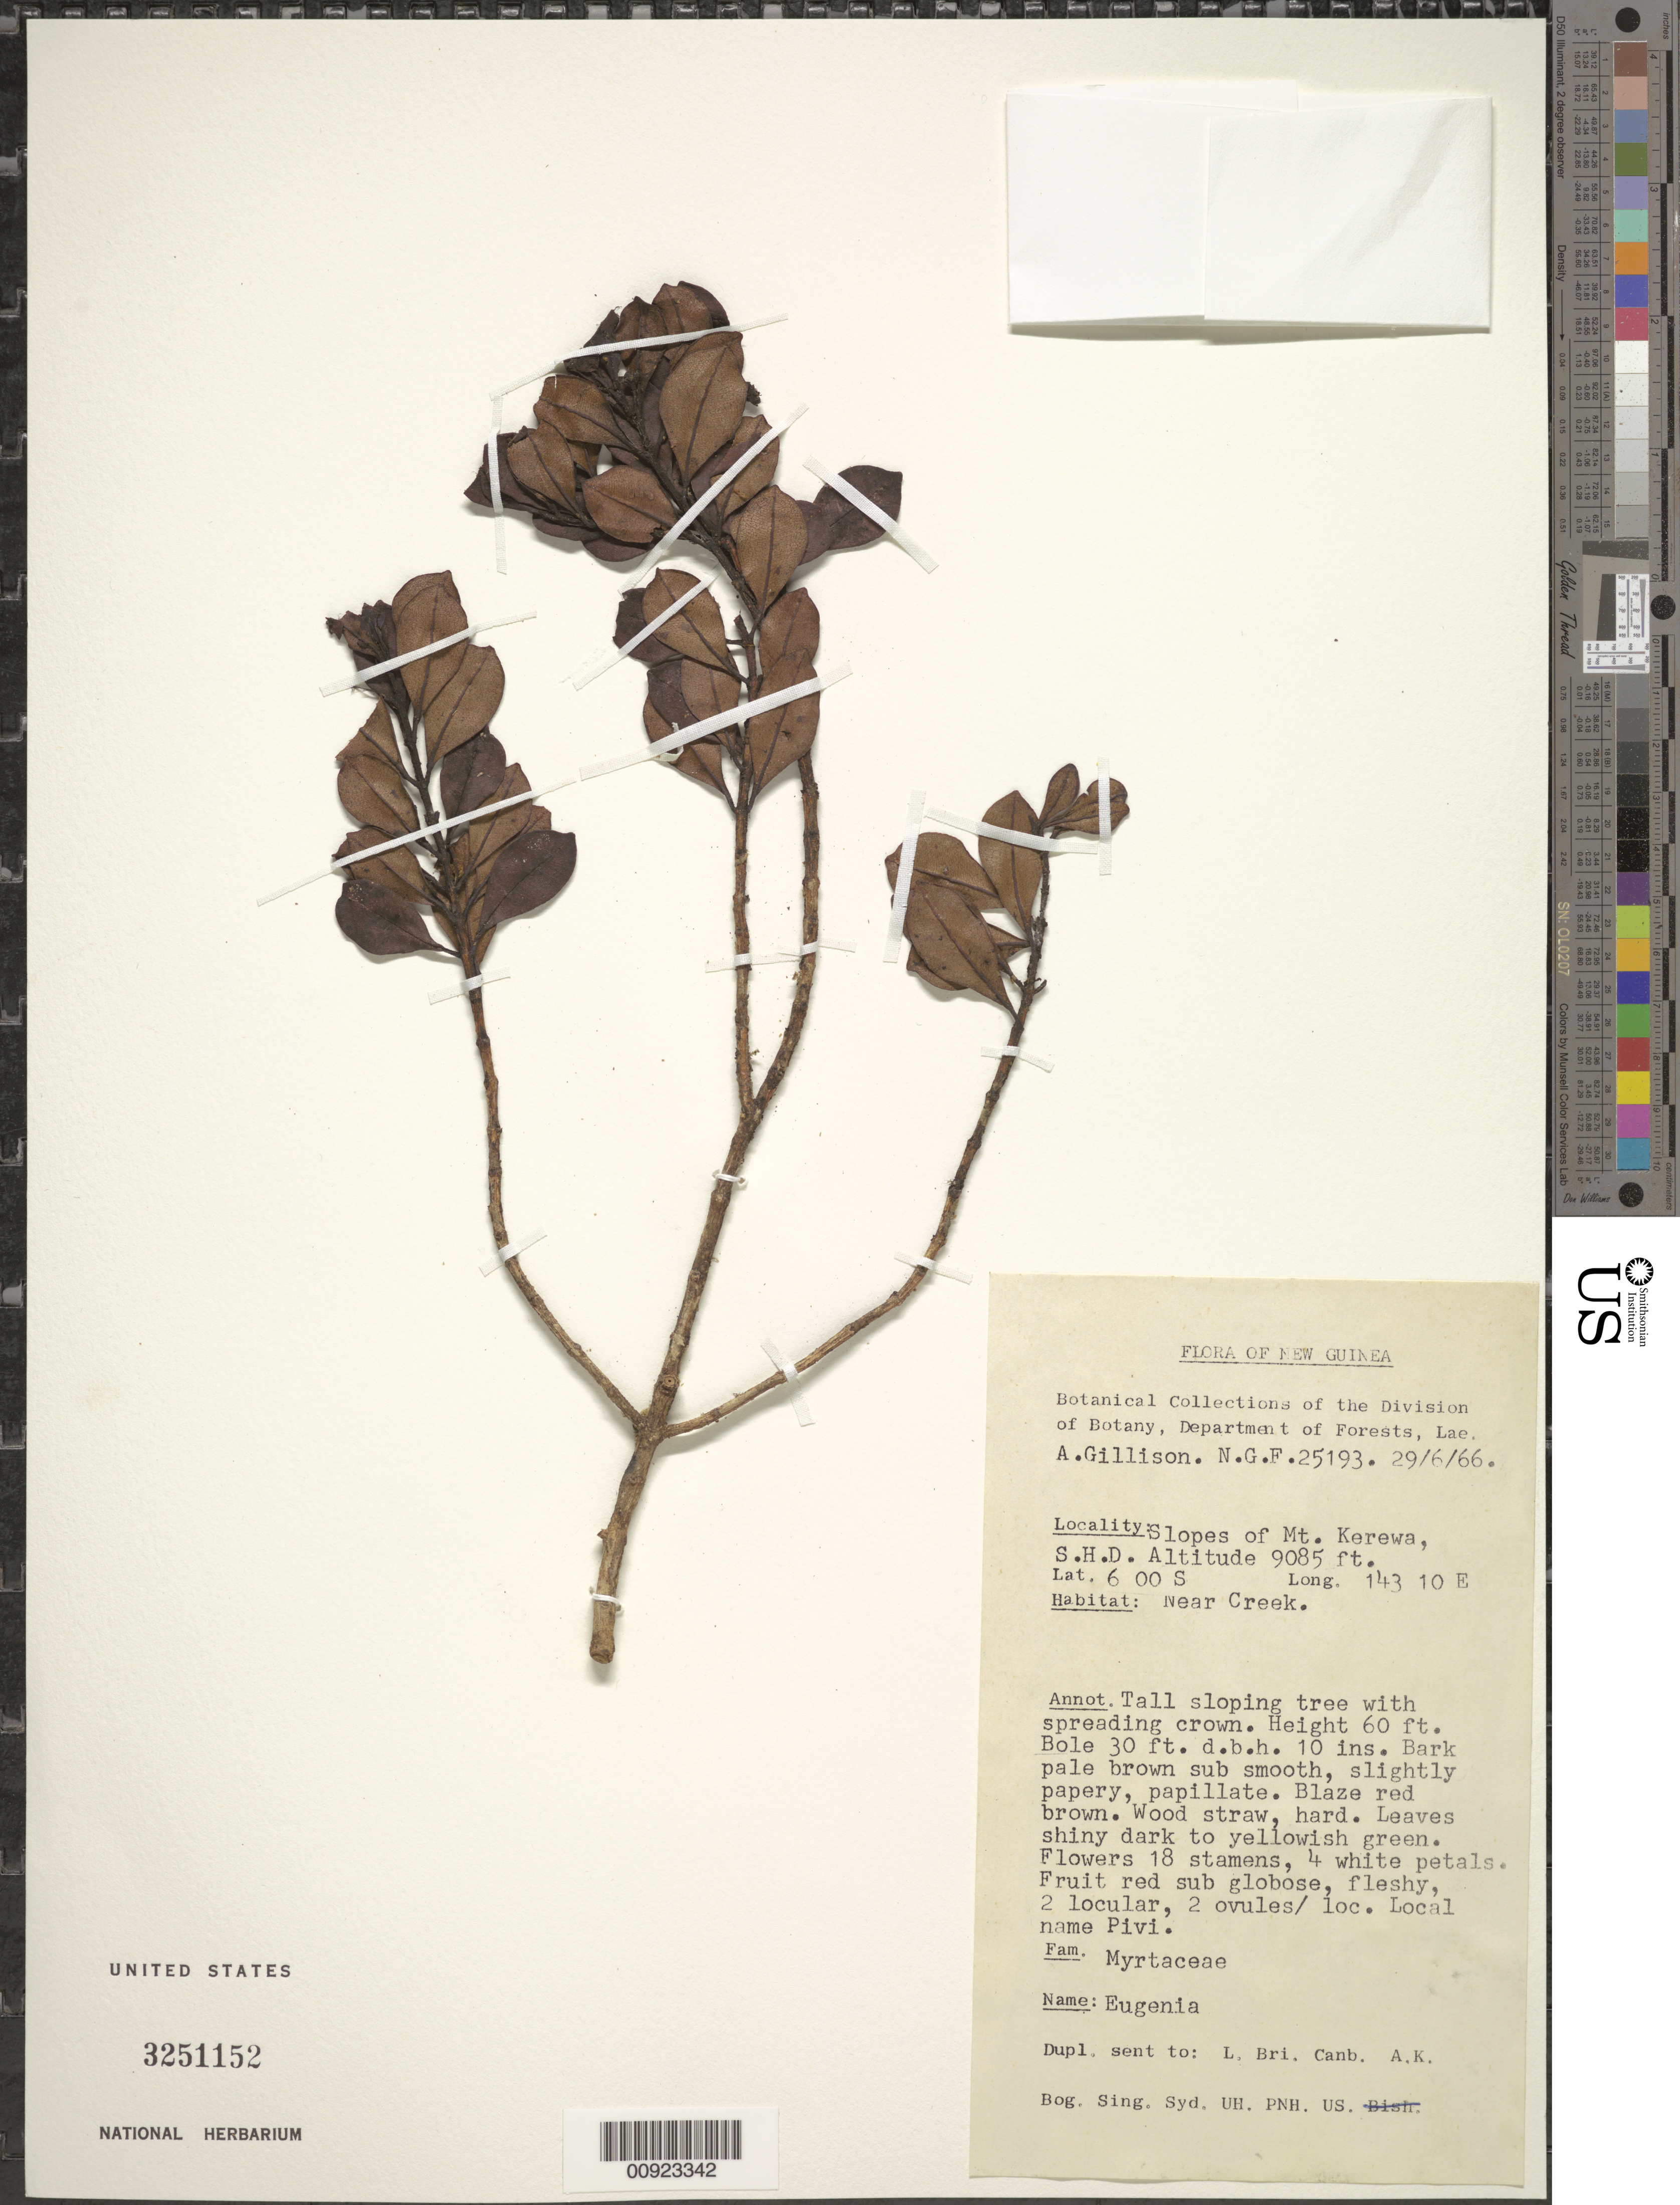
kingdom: Plantae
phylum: Tracheophyta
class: Magnoliopsida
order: Myrtales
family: Myrtaceae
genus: Syzygium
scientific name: Syzygium sp.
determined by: Strong, Mark T., (BOT), Smithsonian Institution - National Museum of Natural History (UNITED STATES)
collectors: A. Gillison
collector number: NGF 25193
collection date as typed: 29 Jun 1966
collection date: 1966-06-29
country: Papua New Guinea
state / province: Southern Highlands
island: New Guinea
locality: Southern Highlands District, Slopes of Mt. Kerewa.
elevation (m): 2769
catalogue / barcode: US 3251152